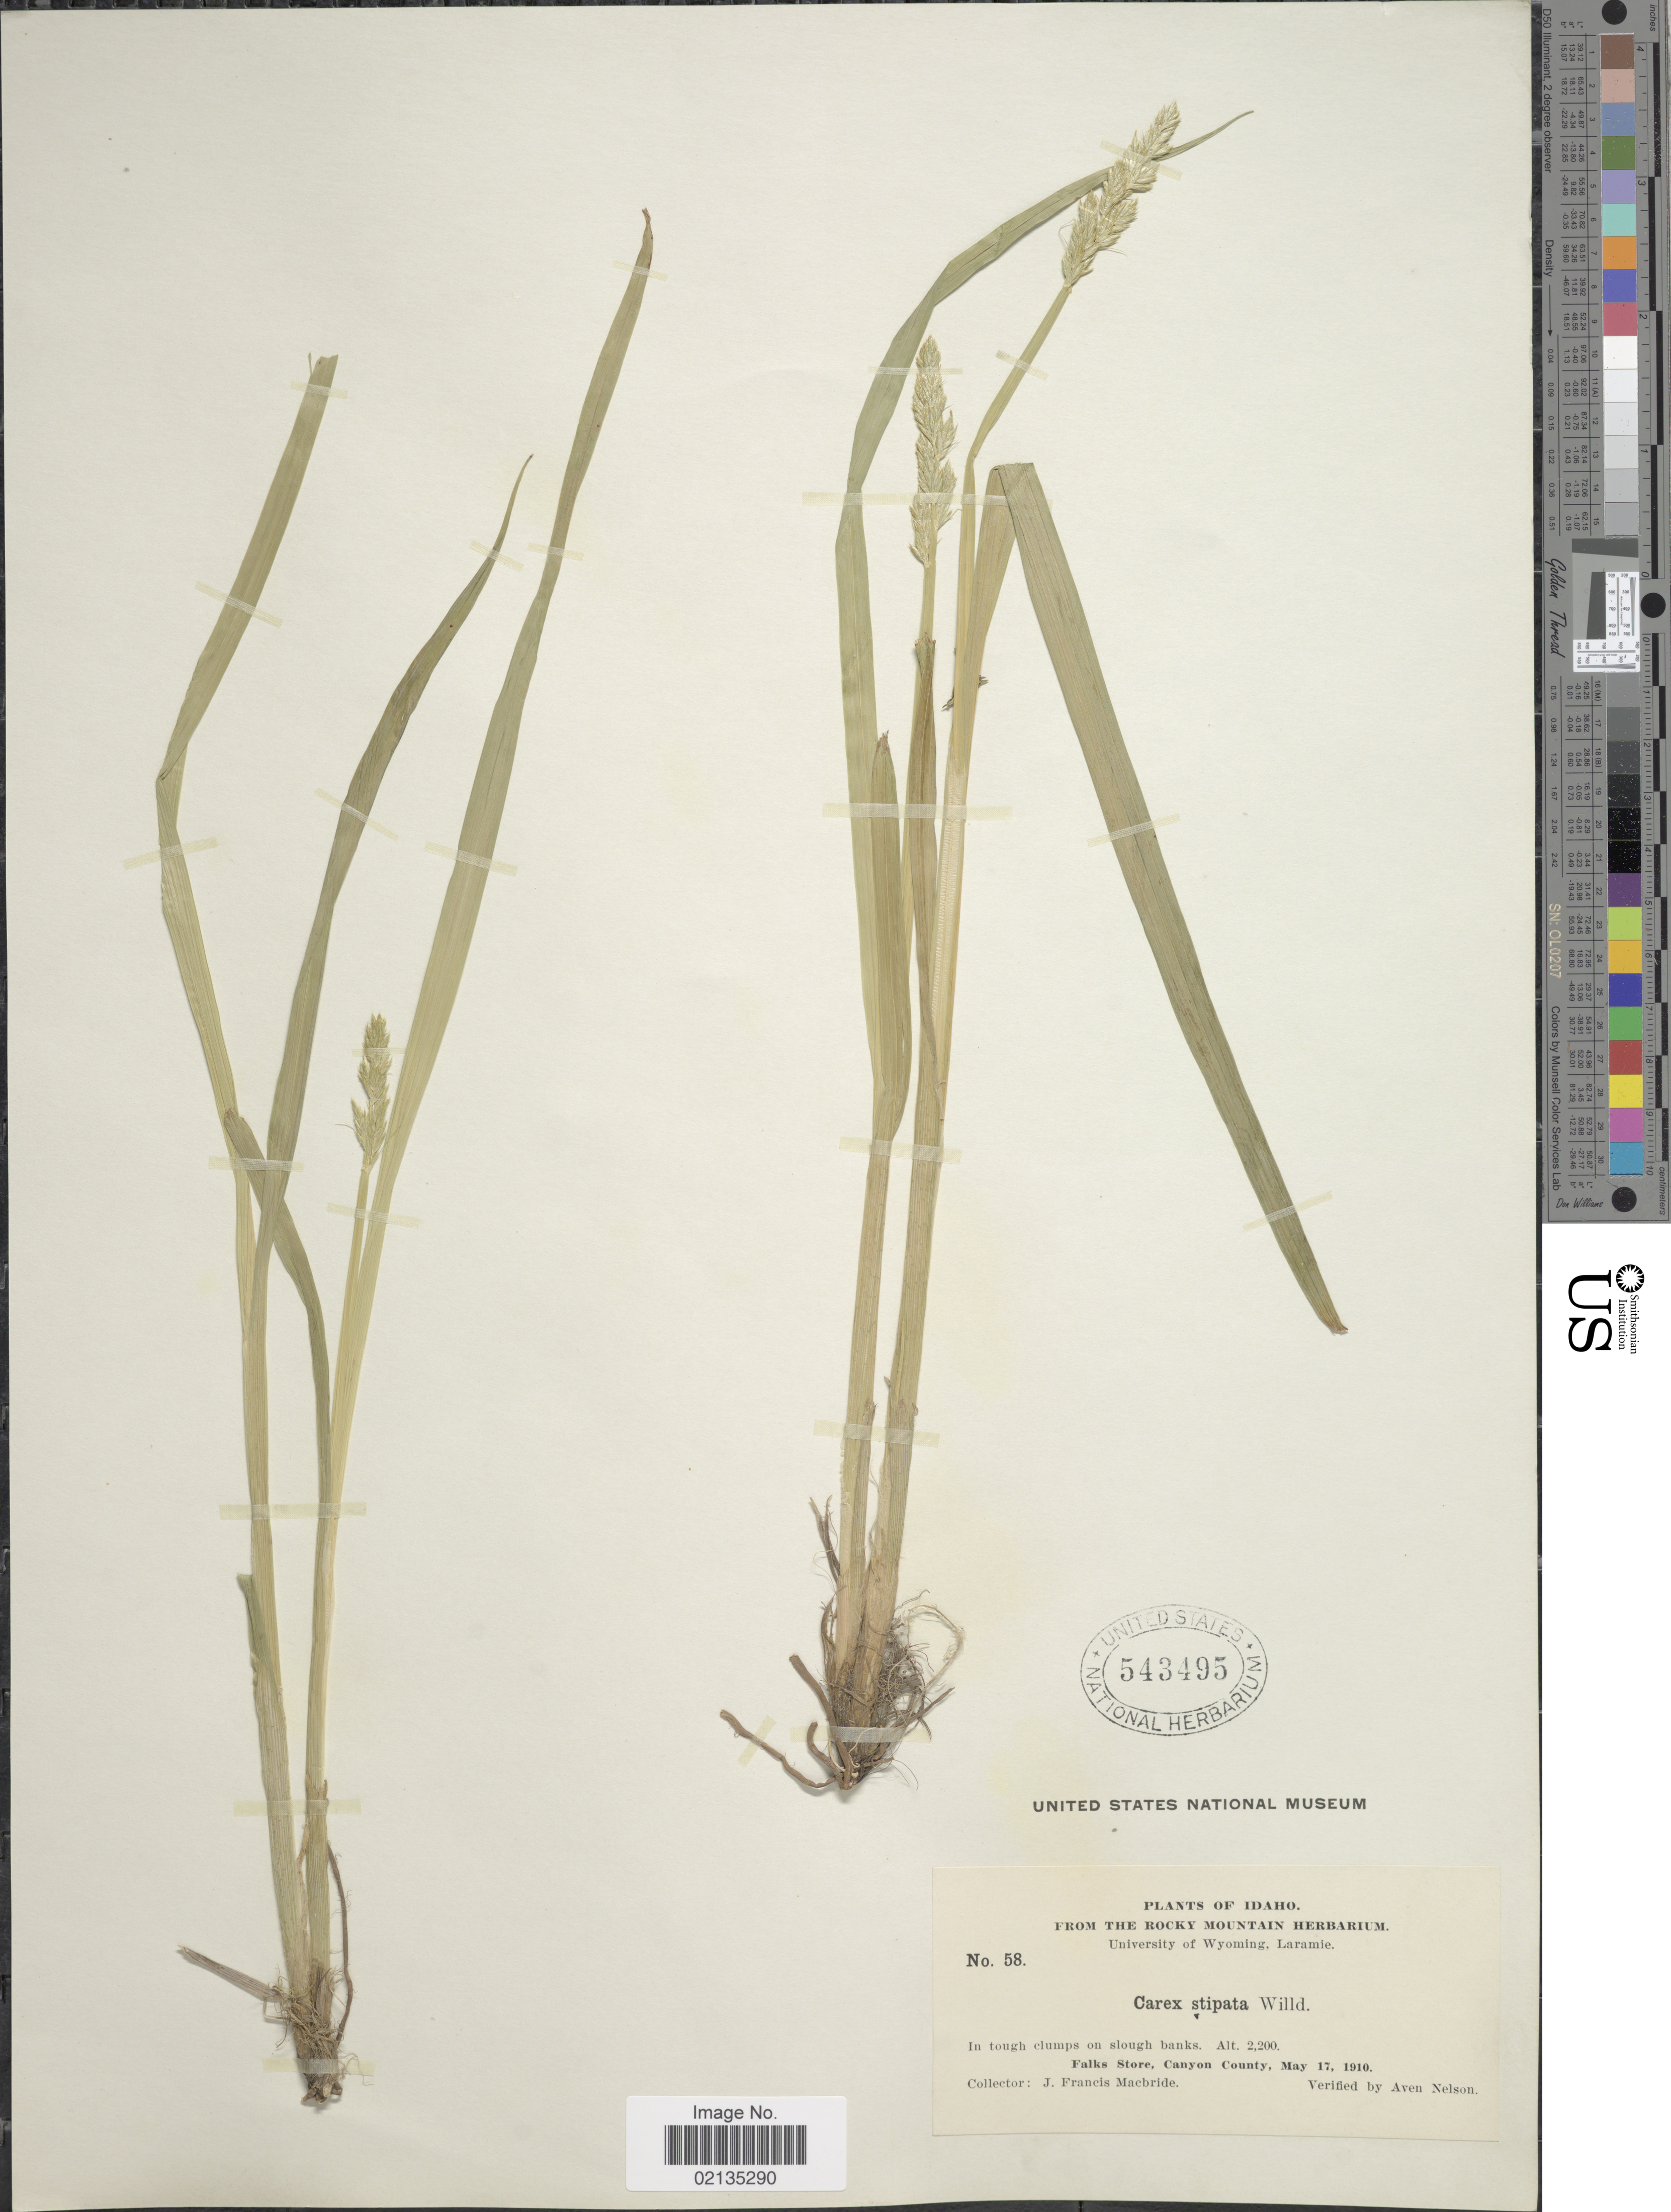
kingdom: Plantae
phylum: Tracheophyta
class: Liliopsida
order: Poales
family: Cyperaceae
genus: Carex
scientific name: Carex stipata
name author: Muhl. ex Willd.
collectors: J. F. Macbride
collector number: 58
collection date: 1910-05-17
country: United States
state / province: Idaho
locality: In tough clumps on slough banks, Falks Store, Canyon County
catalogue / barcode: US 543495